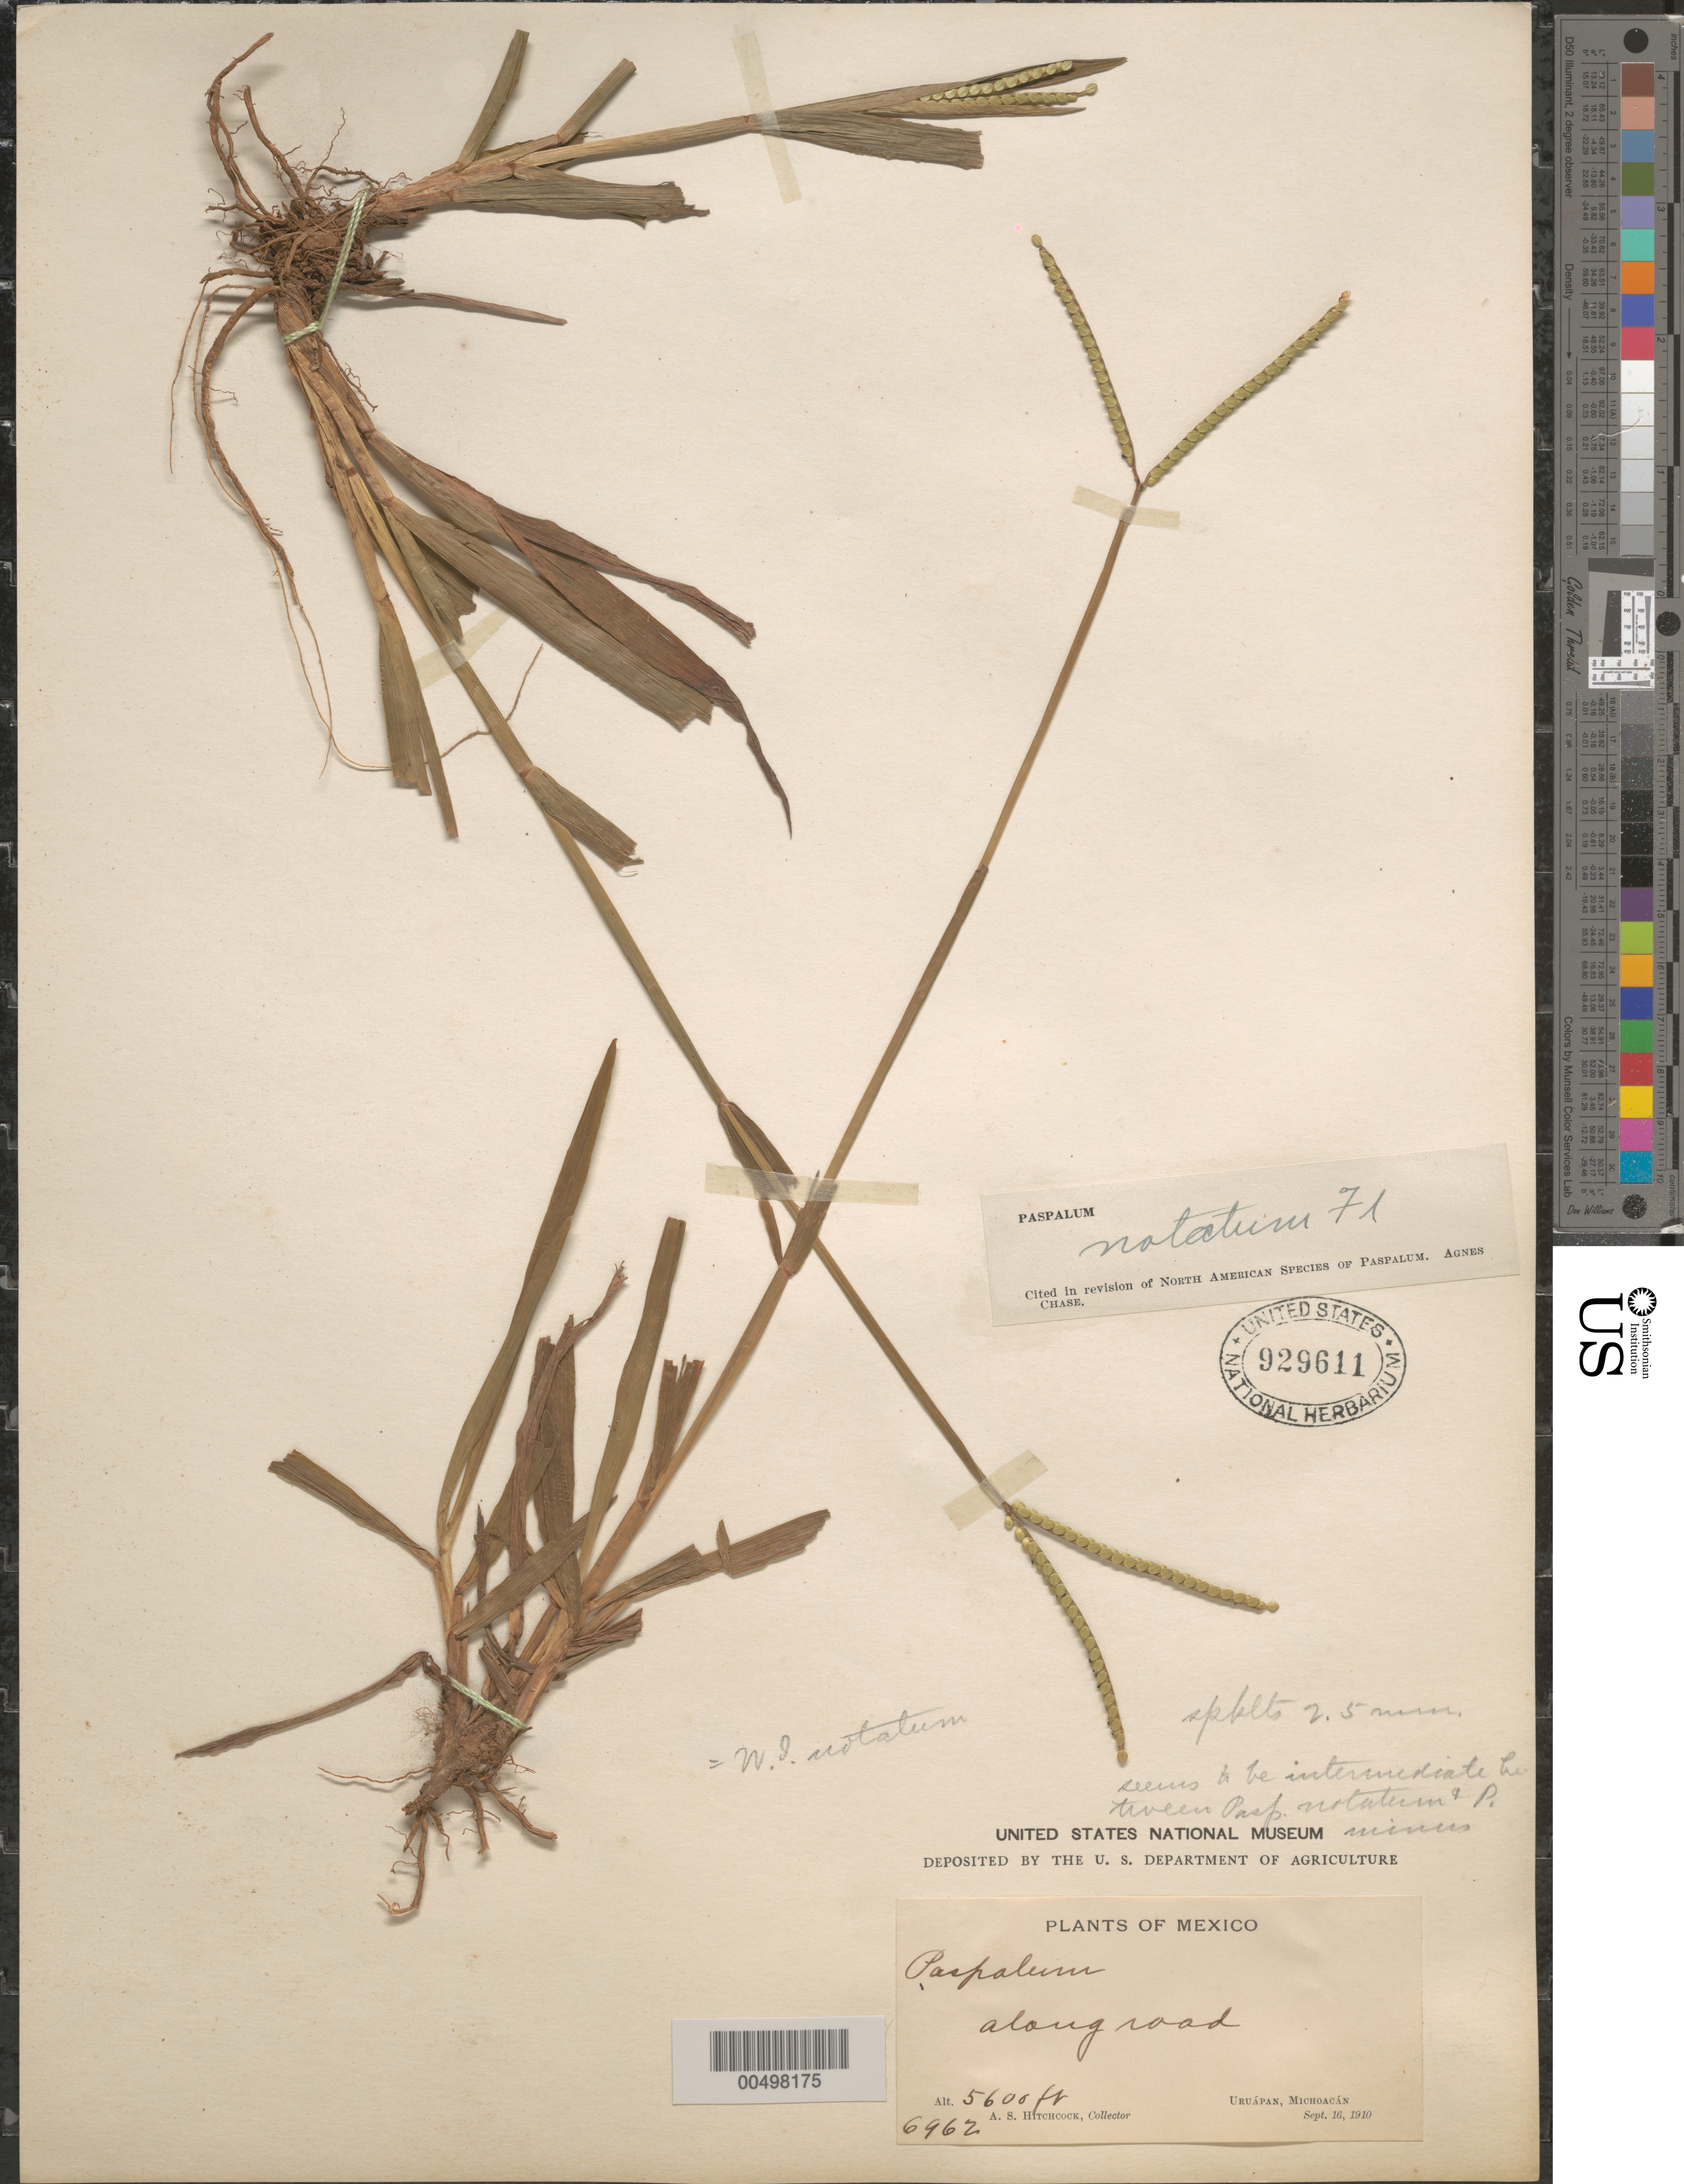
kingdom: Plantae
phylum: Tracheophyta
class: Liliopsida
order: Poales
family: Poaceae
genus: Paspalum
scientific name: Paspalum notatum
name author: Flüggé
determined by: Chase, [M.] Agnes, (US)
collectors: A. S. Hitchcock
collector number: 6962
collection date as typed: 16 Sep 1910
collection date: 1910-09-16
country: Mexico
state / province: Michoacán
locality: Uruapán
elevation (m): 1707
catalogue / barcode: US 929611